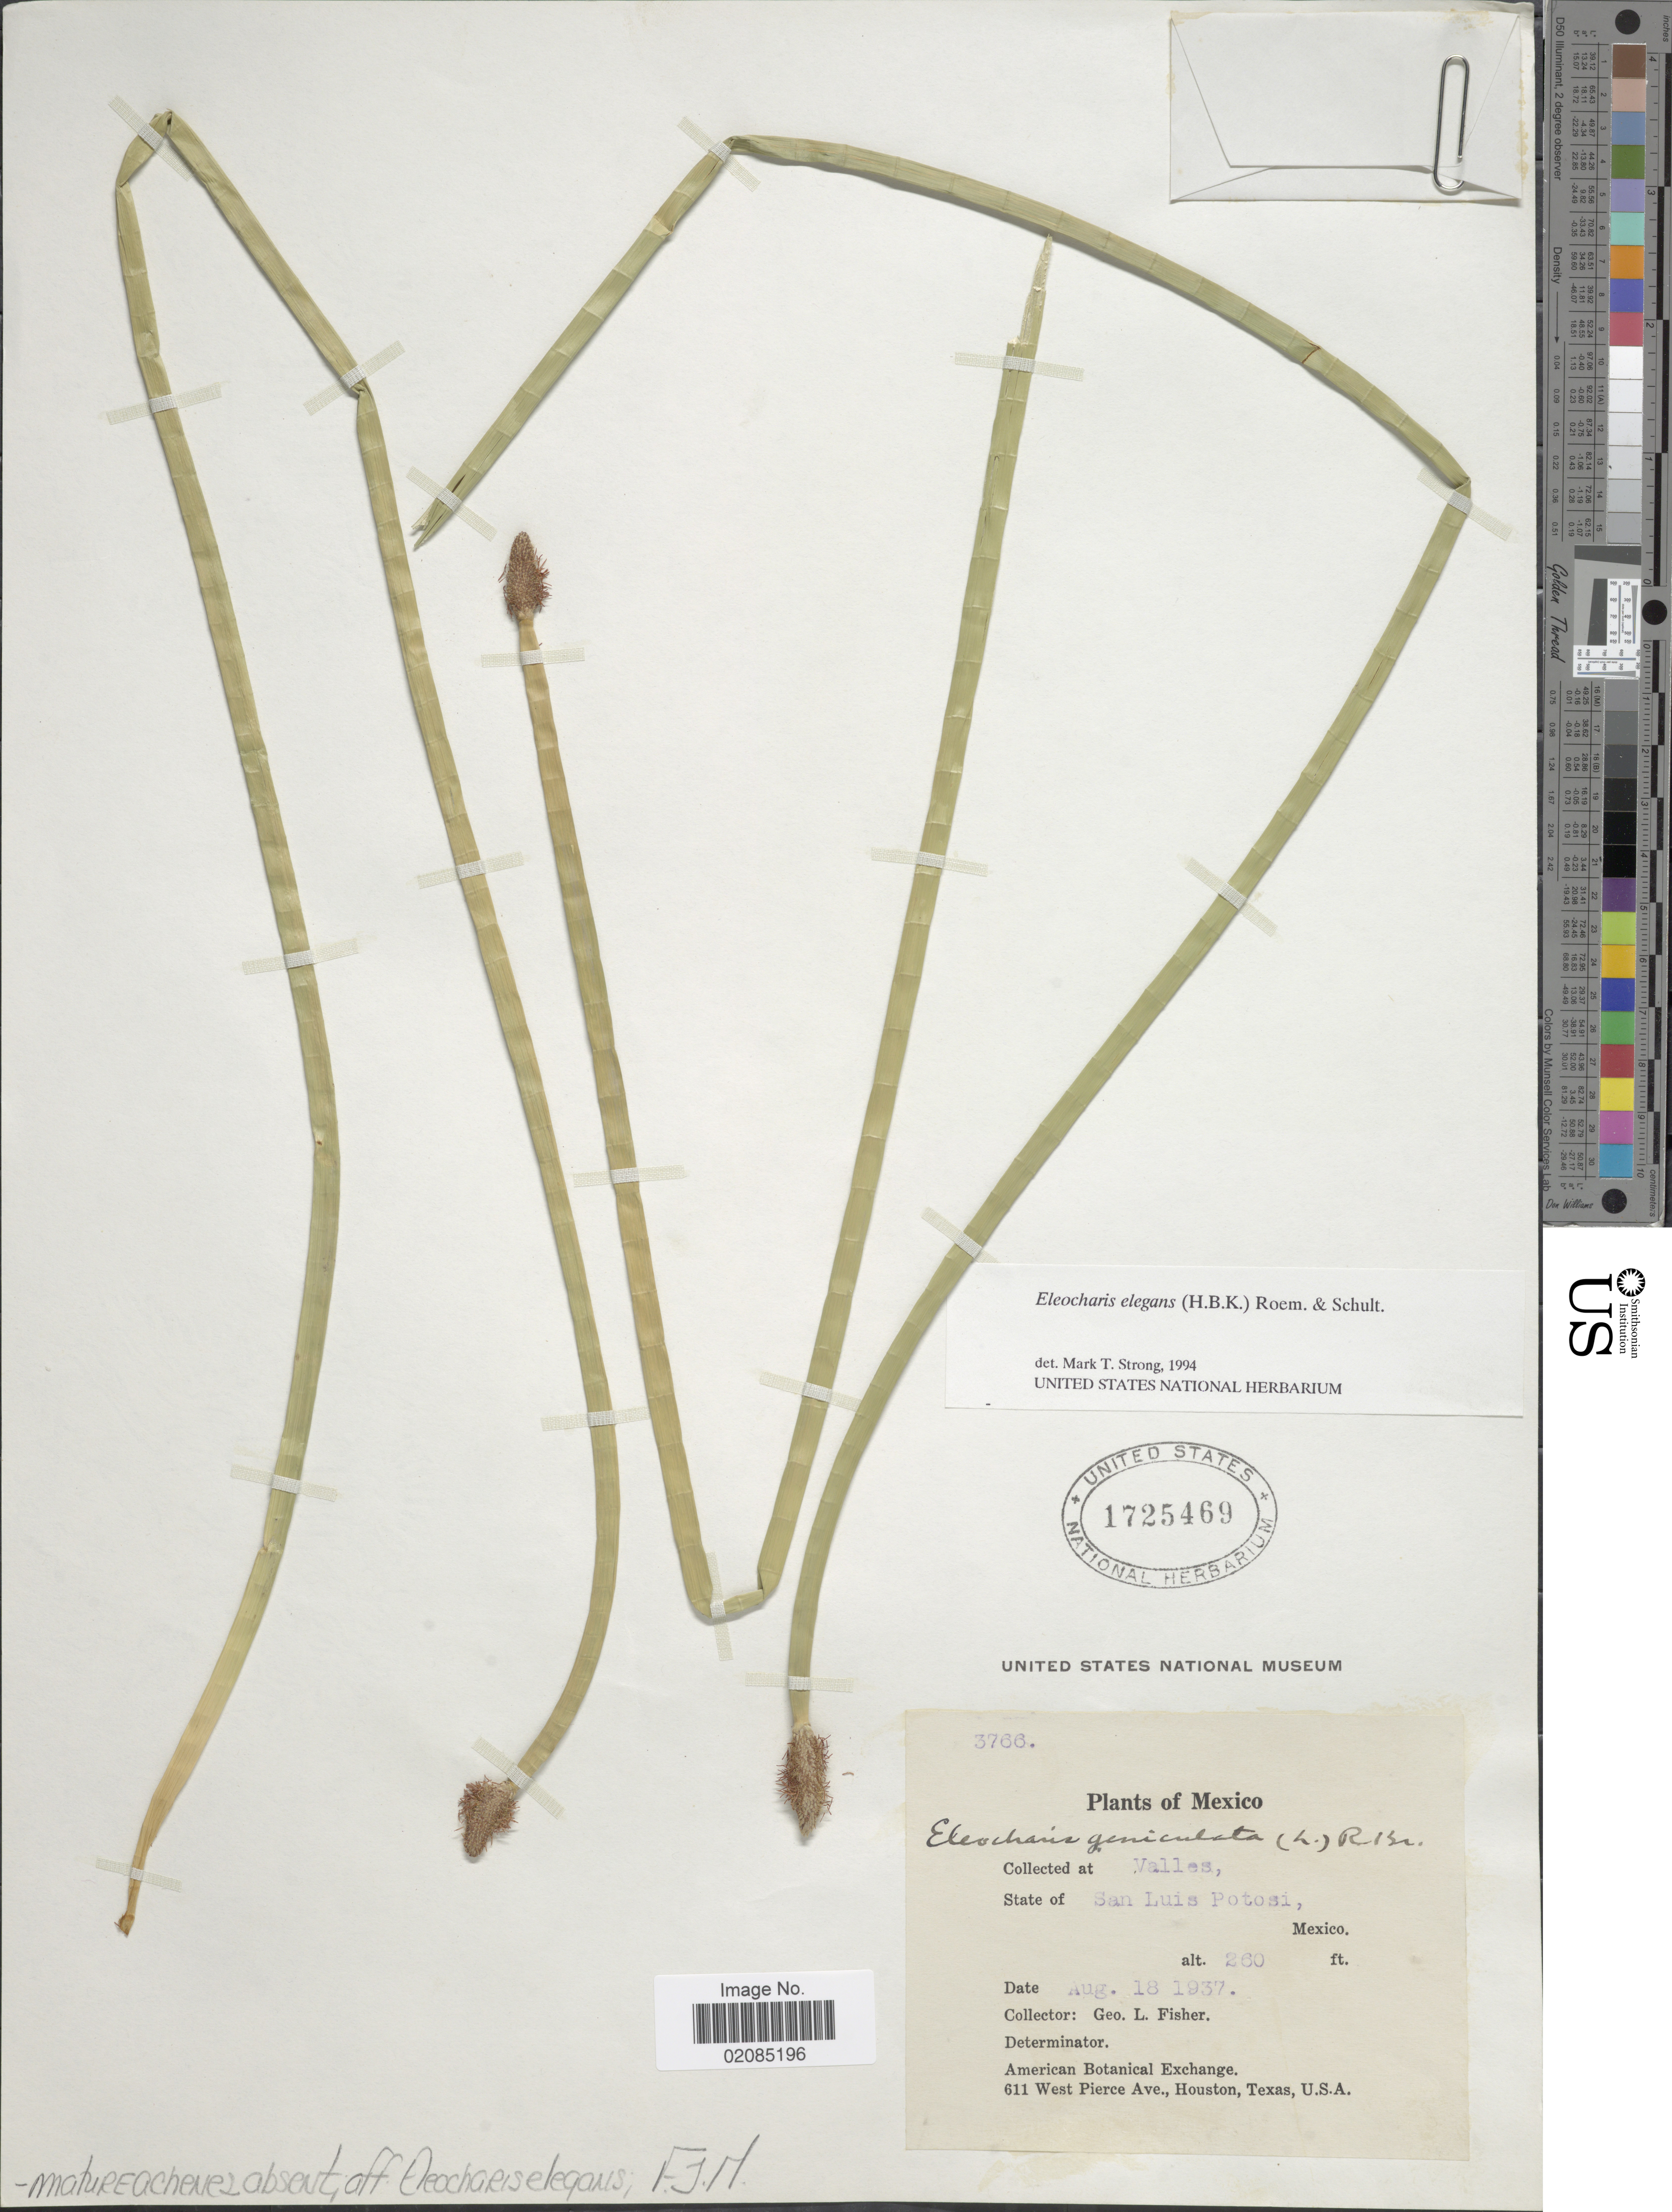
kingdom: Plantae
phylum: Tracheophyta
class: Liliopsida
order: Poales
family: Cyperaceae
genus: Eleocharis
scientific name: Eleocharis elegans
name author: (Kunth) Roem. & Schult.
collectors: G. L. Fisher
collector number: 3766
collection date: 1937-08-18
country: Mexico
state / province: San Luis Potosí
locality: Valles, State of San Luis Potosi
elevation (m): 79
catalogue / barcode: US 1725469